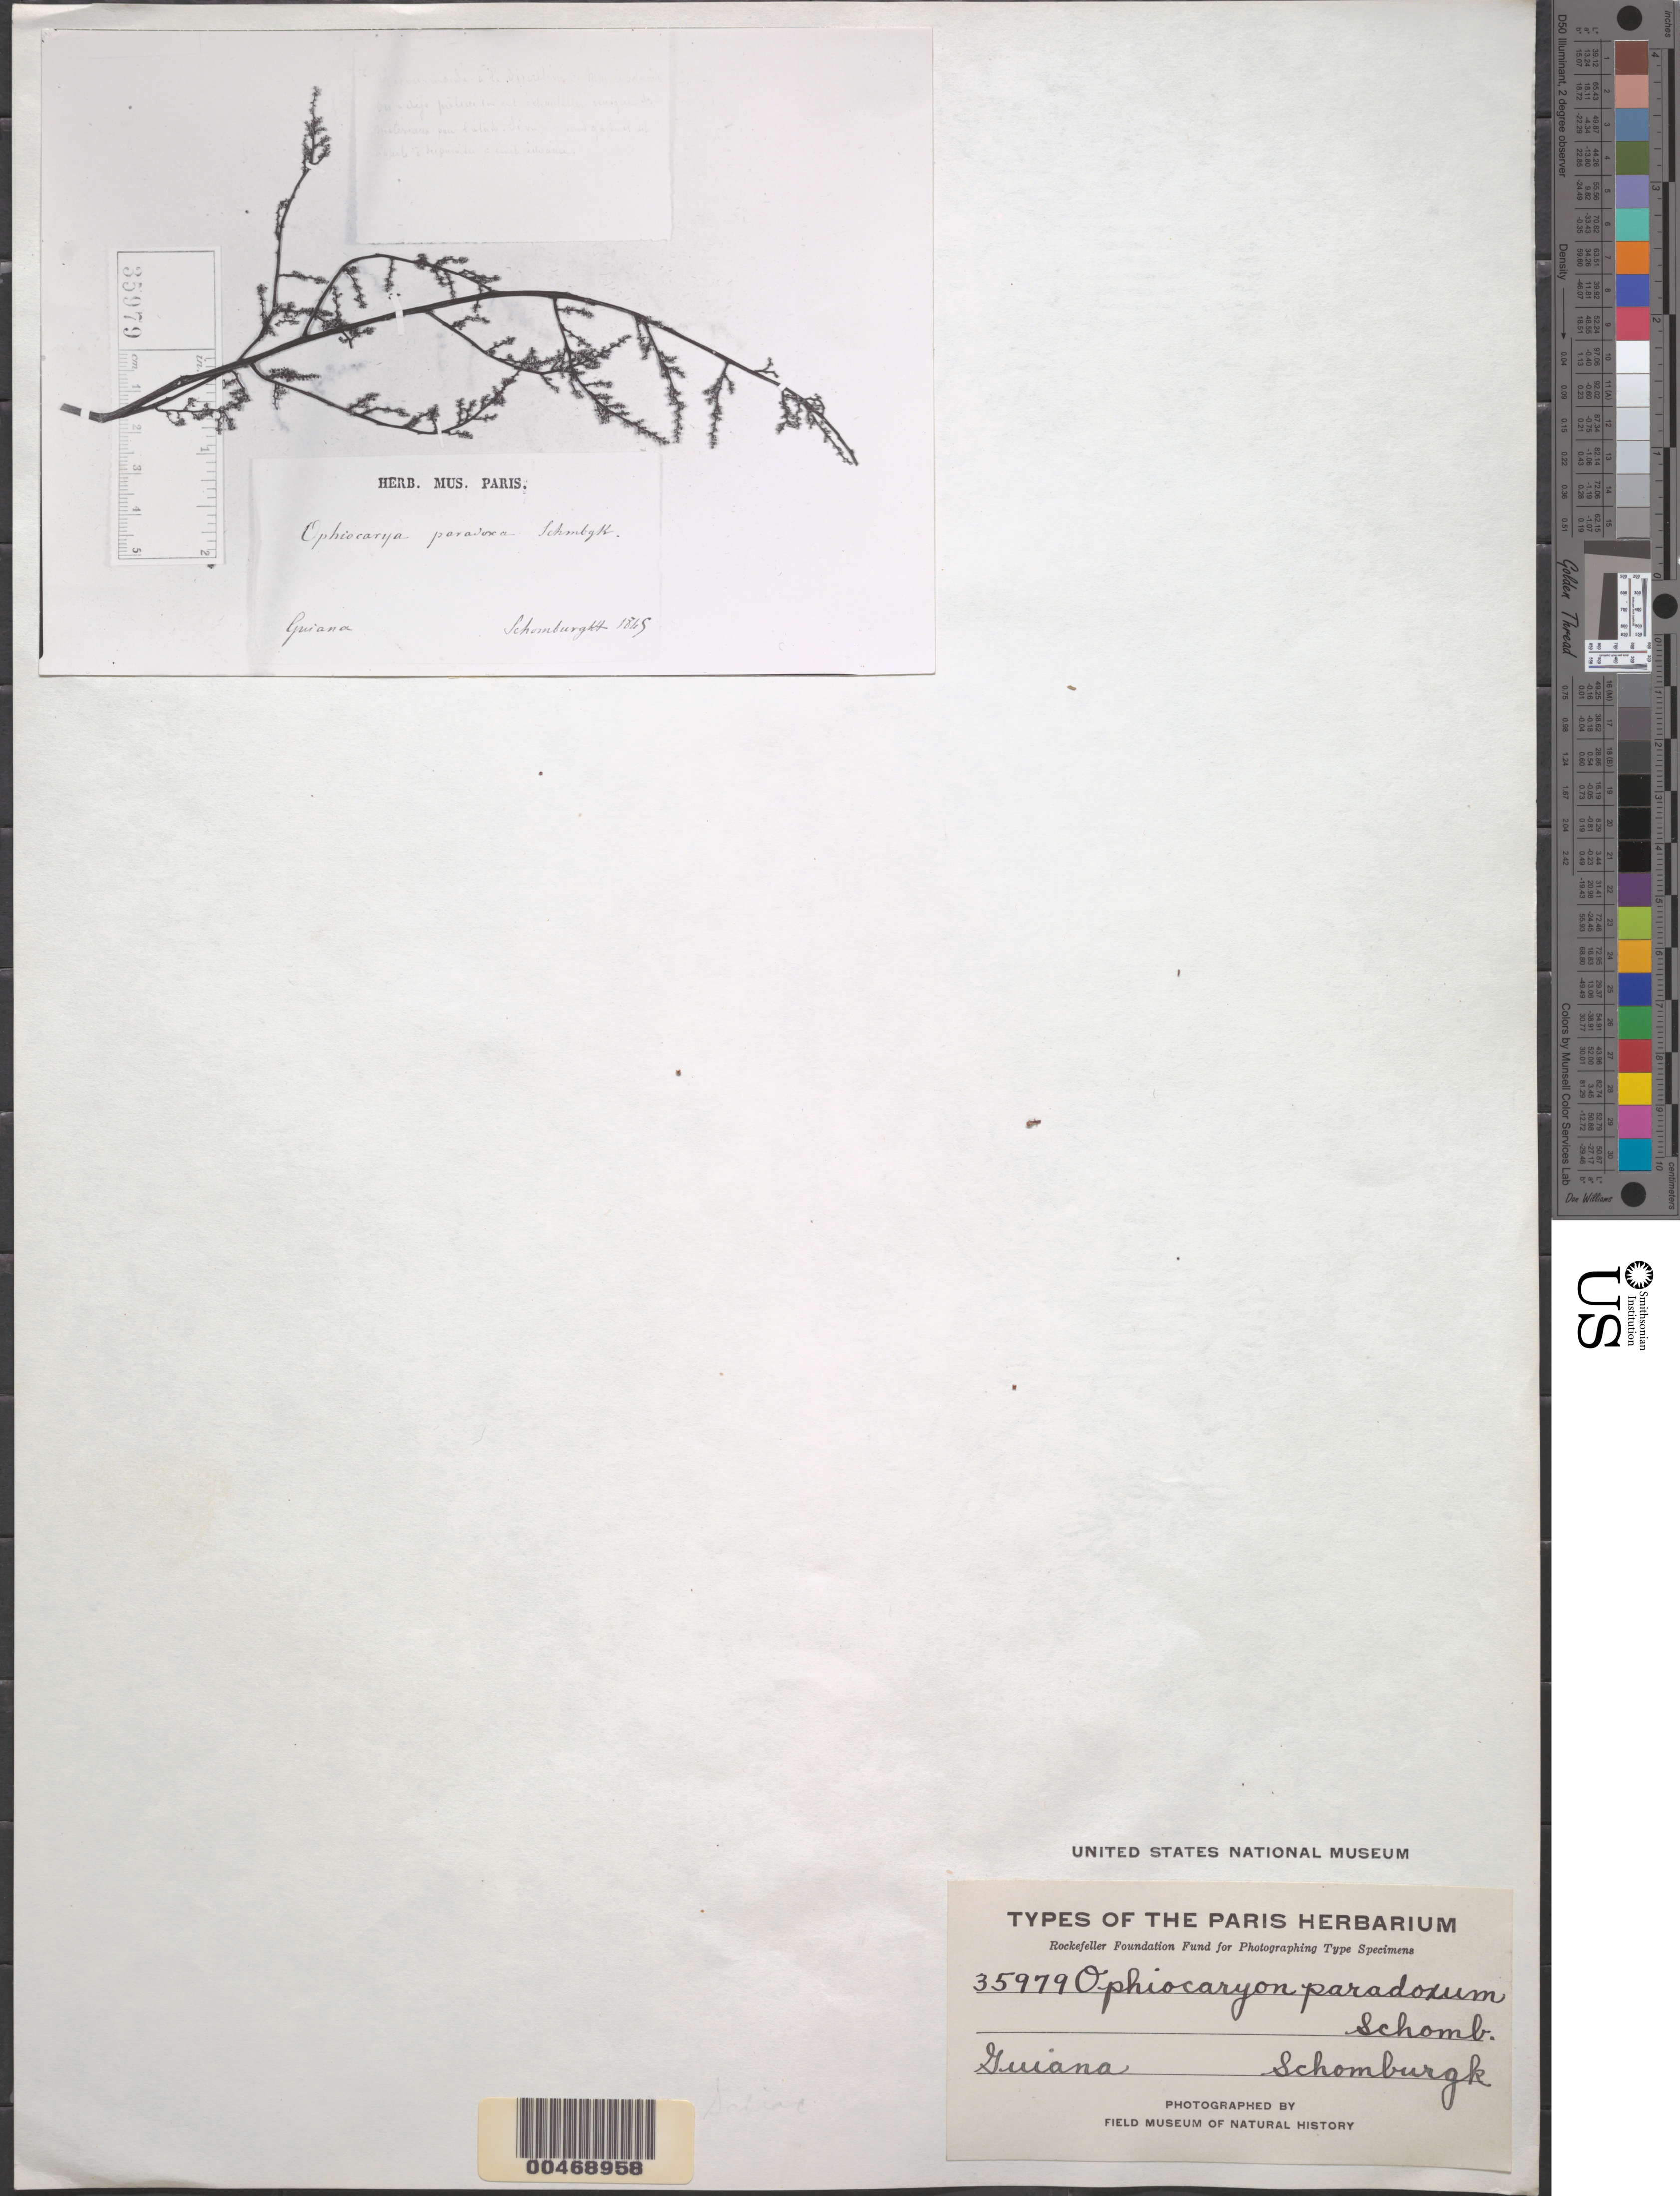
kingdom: Plantae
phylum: Tracheophyta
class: Magnoliopsida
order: Proteales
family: Sabiaceae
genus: Ophiocaryon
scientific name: Ophiocaryon paradoxum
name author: R.H. Schomb.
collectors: -- Schomburgk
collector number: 25979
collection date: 1865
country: Guyana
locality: Guiana.